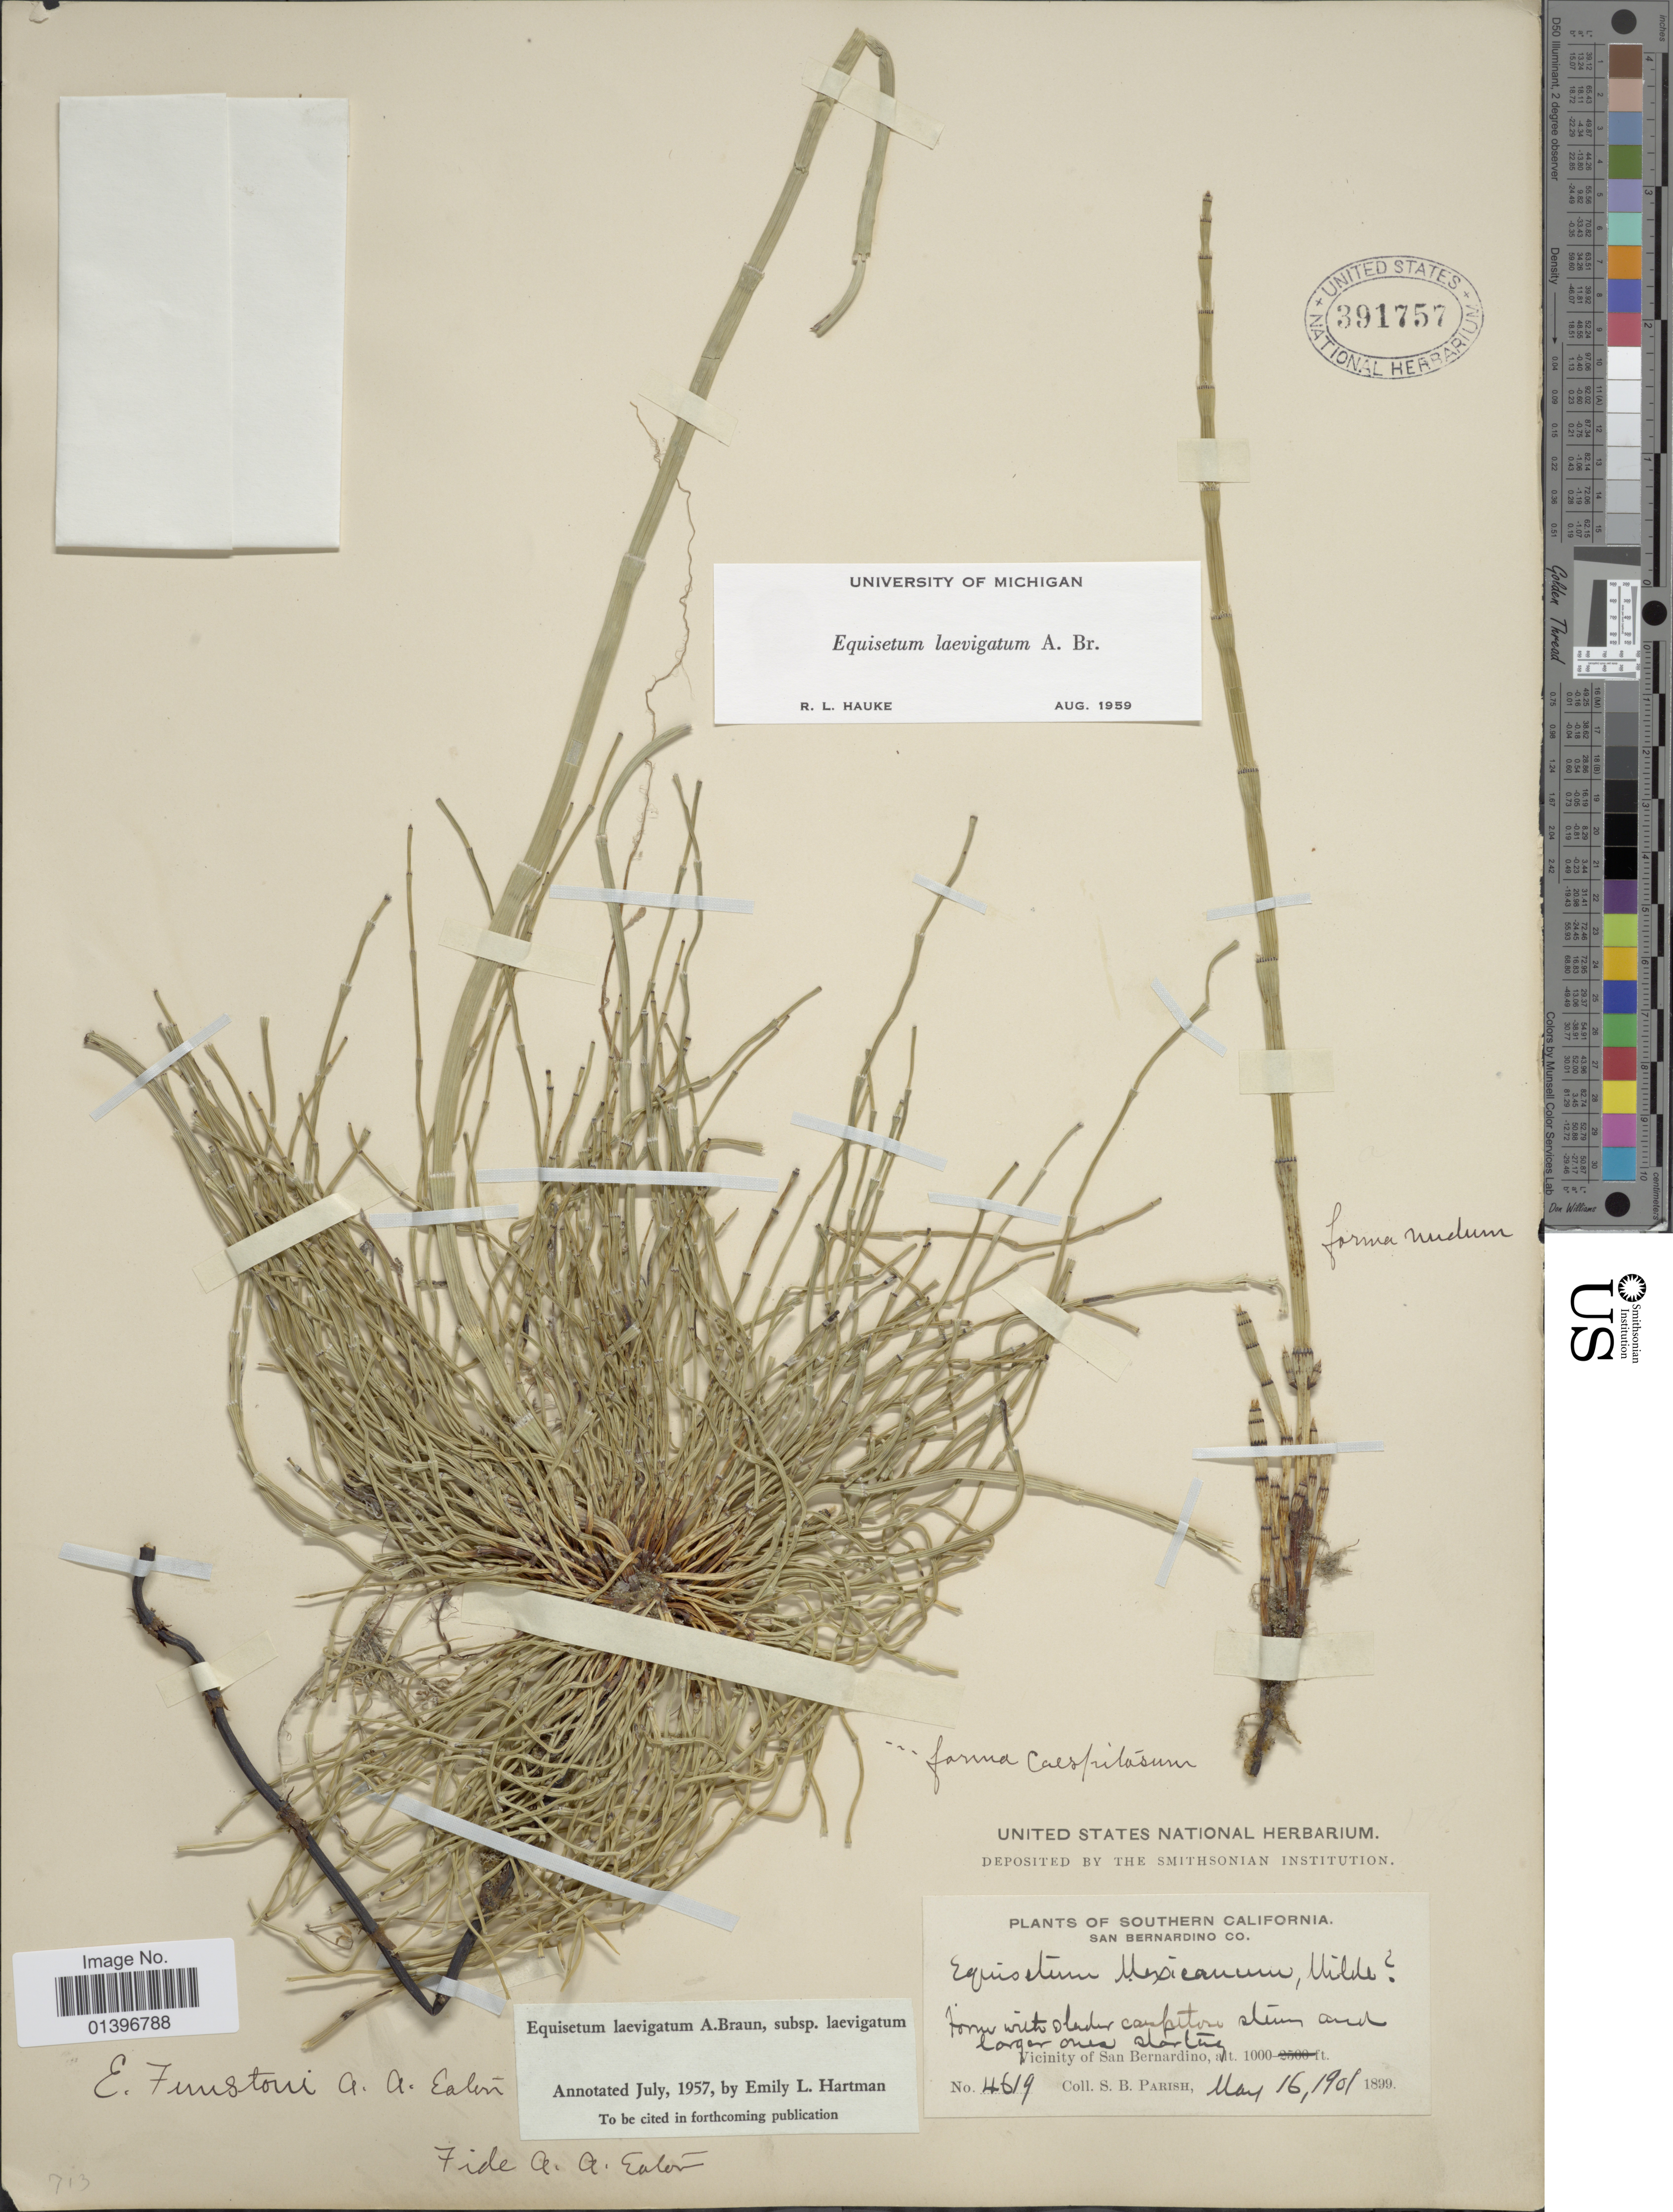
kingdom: Plantae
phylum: Tracheophyta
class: Polypodiopsida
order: Equisetales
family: Equisetaceae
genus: Equisetum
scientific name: Equisetum laevigatum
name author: A. Braun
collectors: S. B. Parish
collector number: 4619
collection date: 1901-05-16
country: United States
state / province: California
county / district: San Bernardino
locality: Southern California. San Bernardino Co. Vicinity of San Bernardino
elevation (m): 305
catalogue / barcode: US 391757